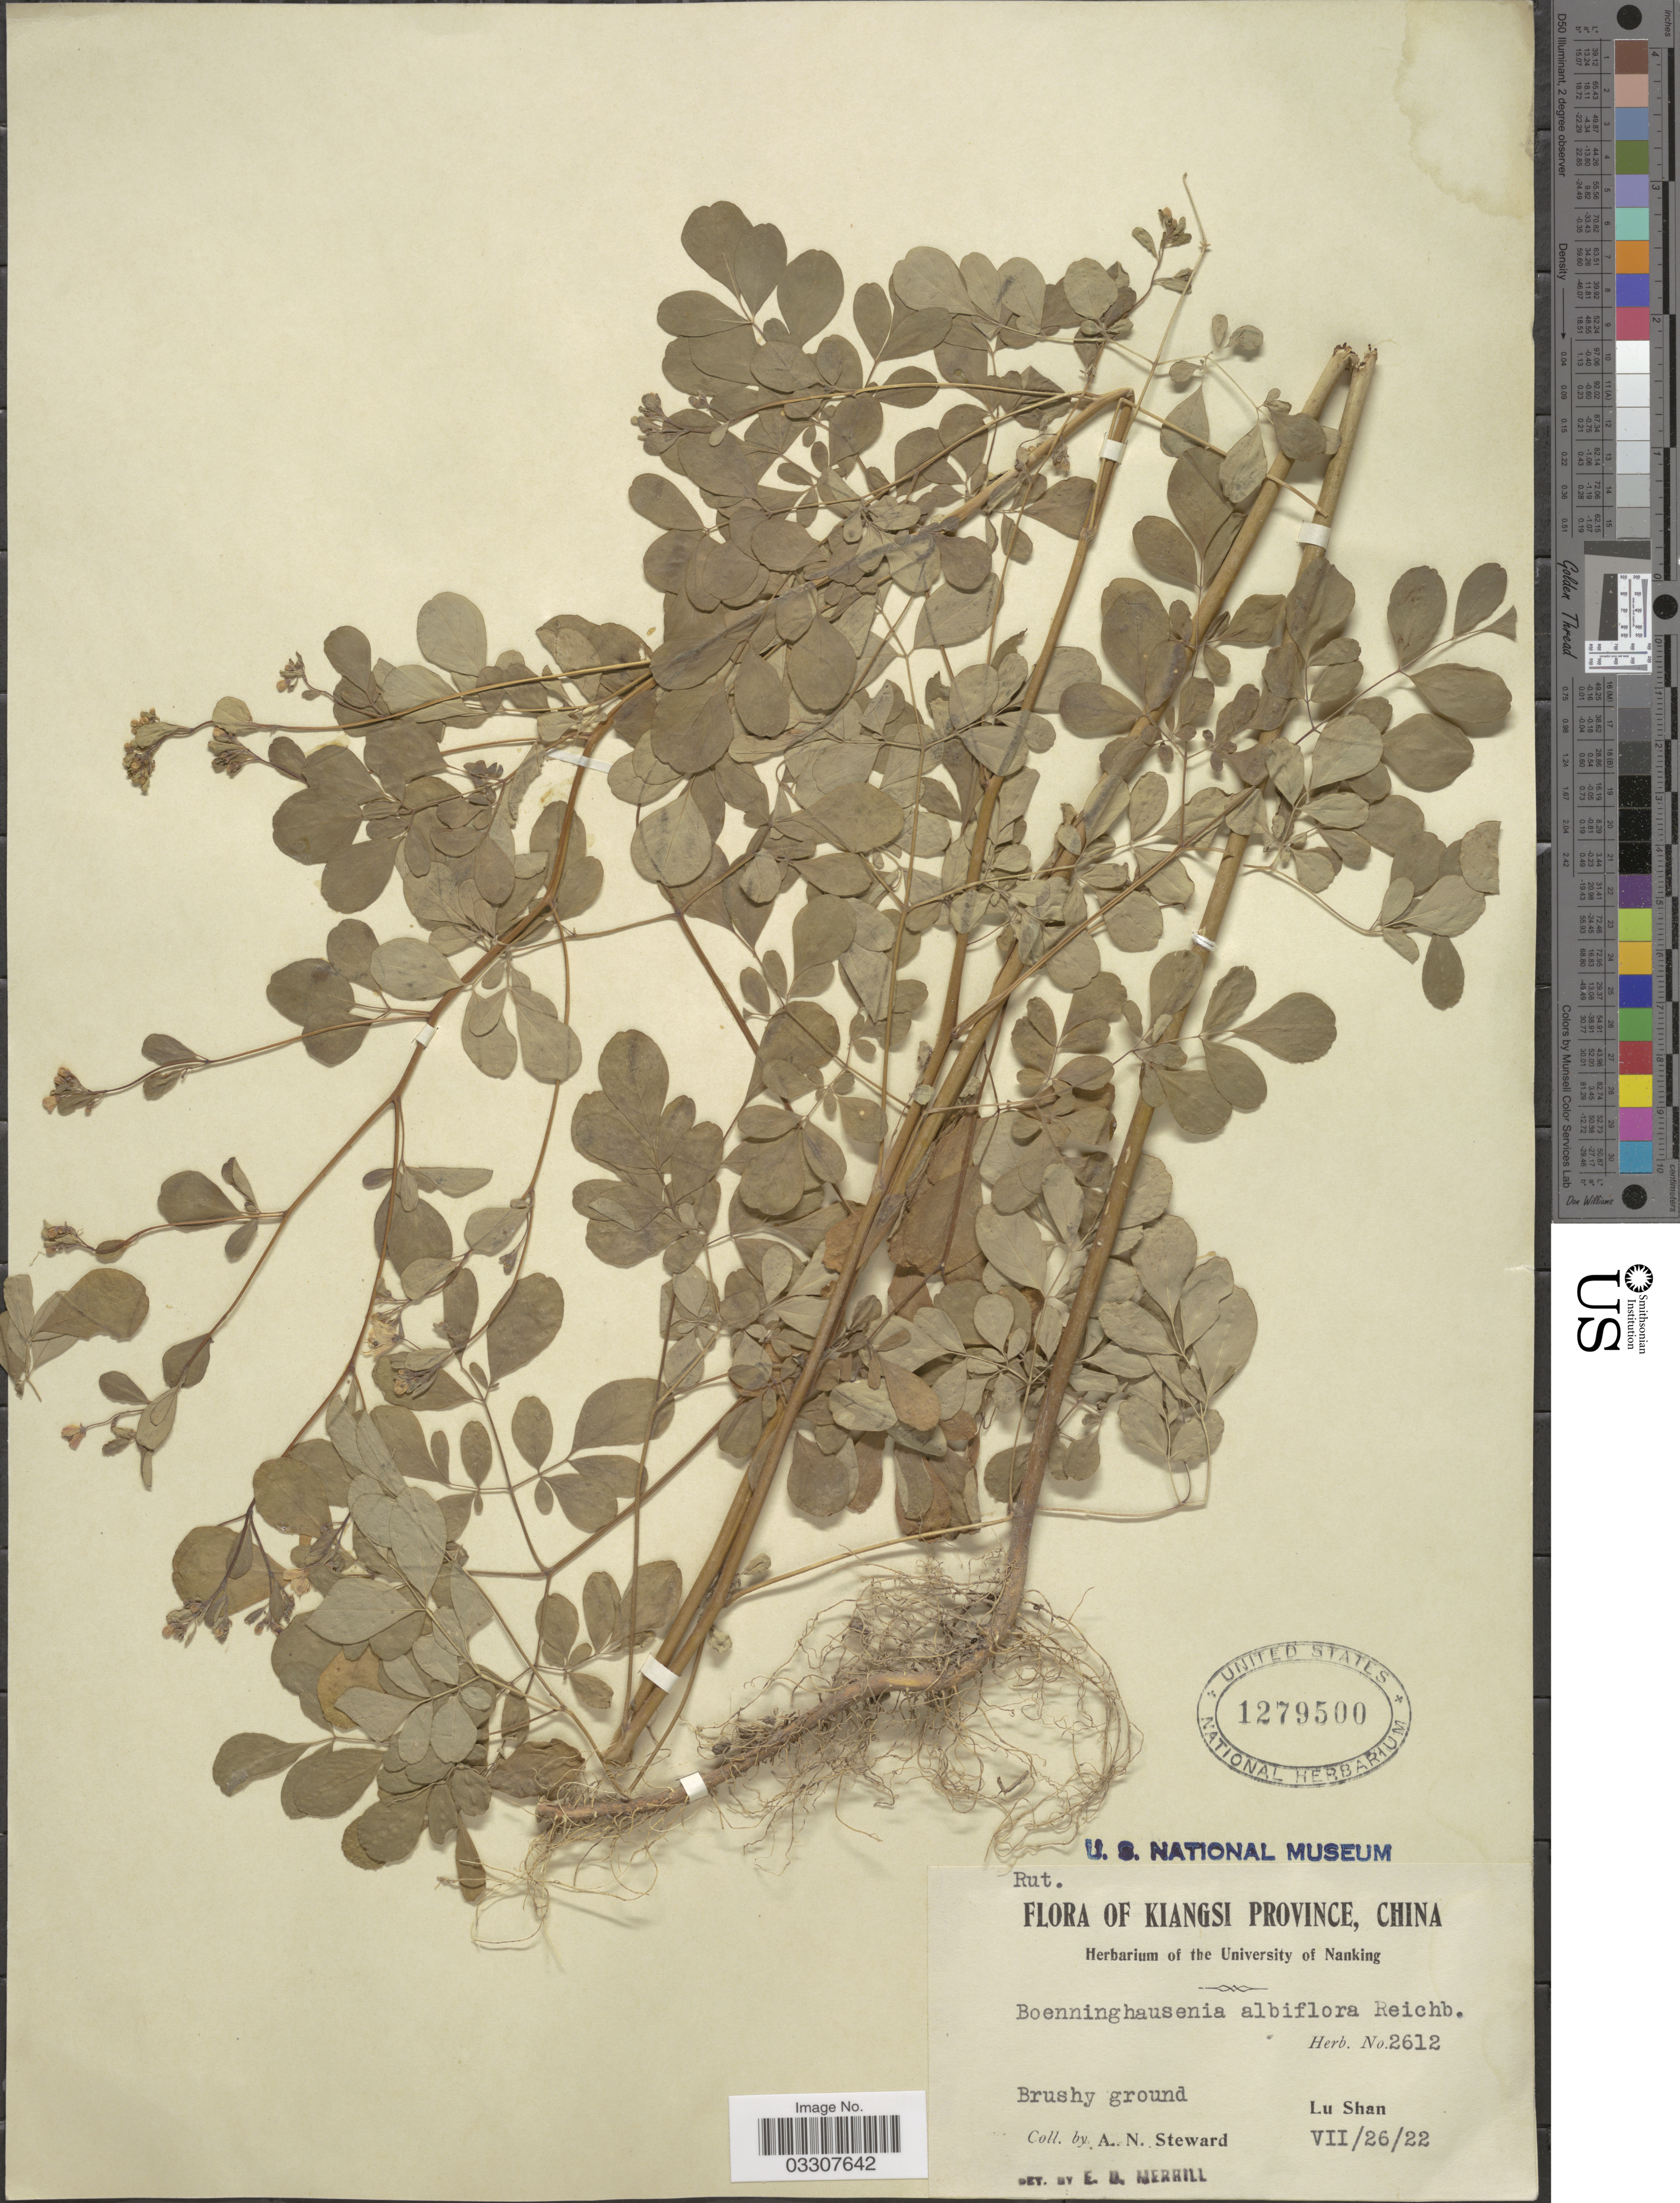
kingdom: Plantae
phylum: Tracheophyta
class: Magnoliopsida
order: Sapindales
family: Rutaceae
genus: Boenninghausenia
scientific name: Boenninghausenia albiflora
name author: (Hook.) Meisn.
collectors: A. N. Steward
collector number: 2612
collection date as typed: Transcribed d/m/y: 26/7/22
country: China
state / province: Jiangxi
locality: Kiangsi Province. Lu Shan.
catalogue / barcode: US 1279500